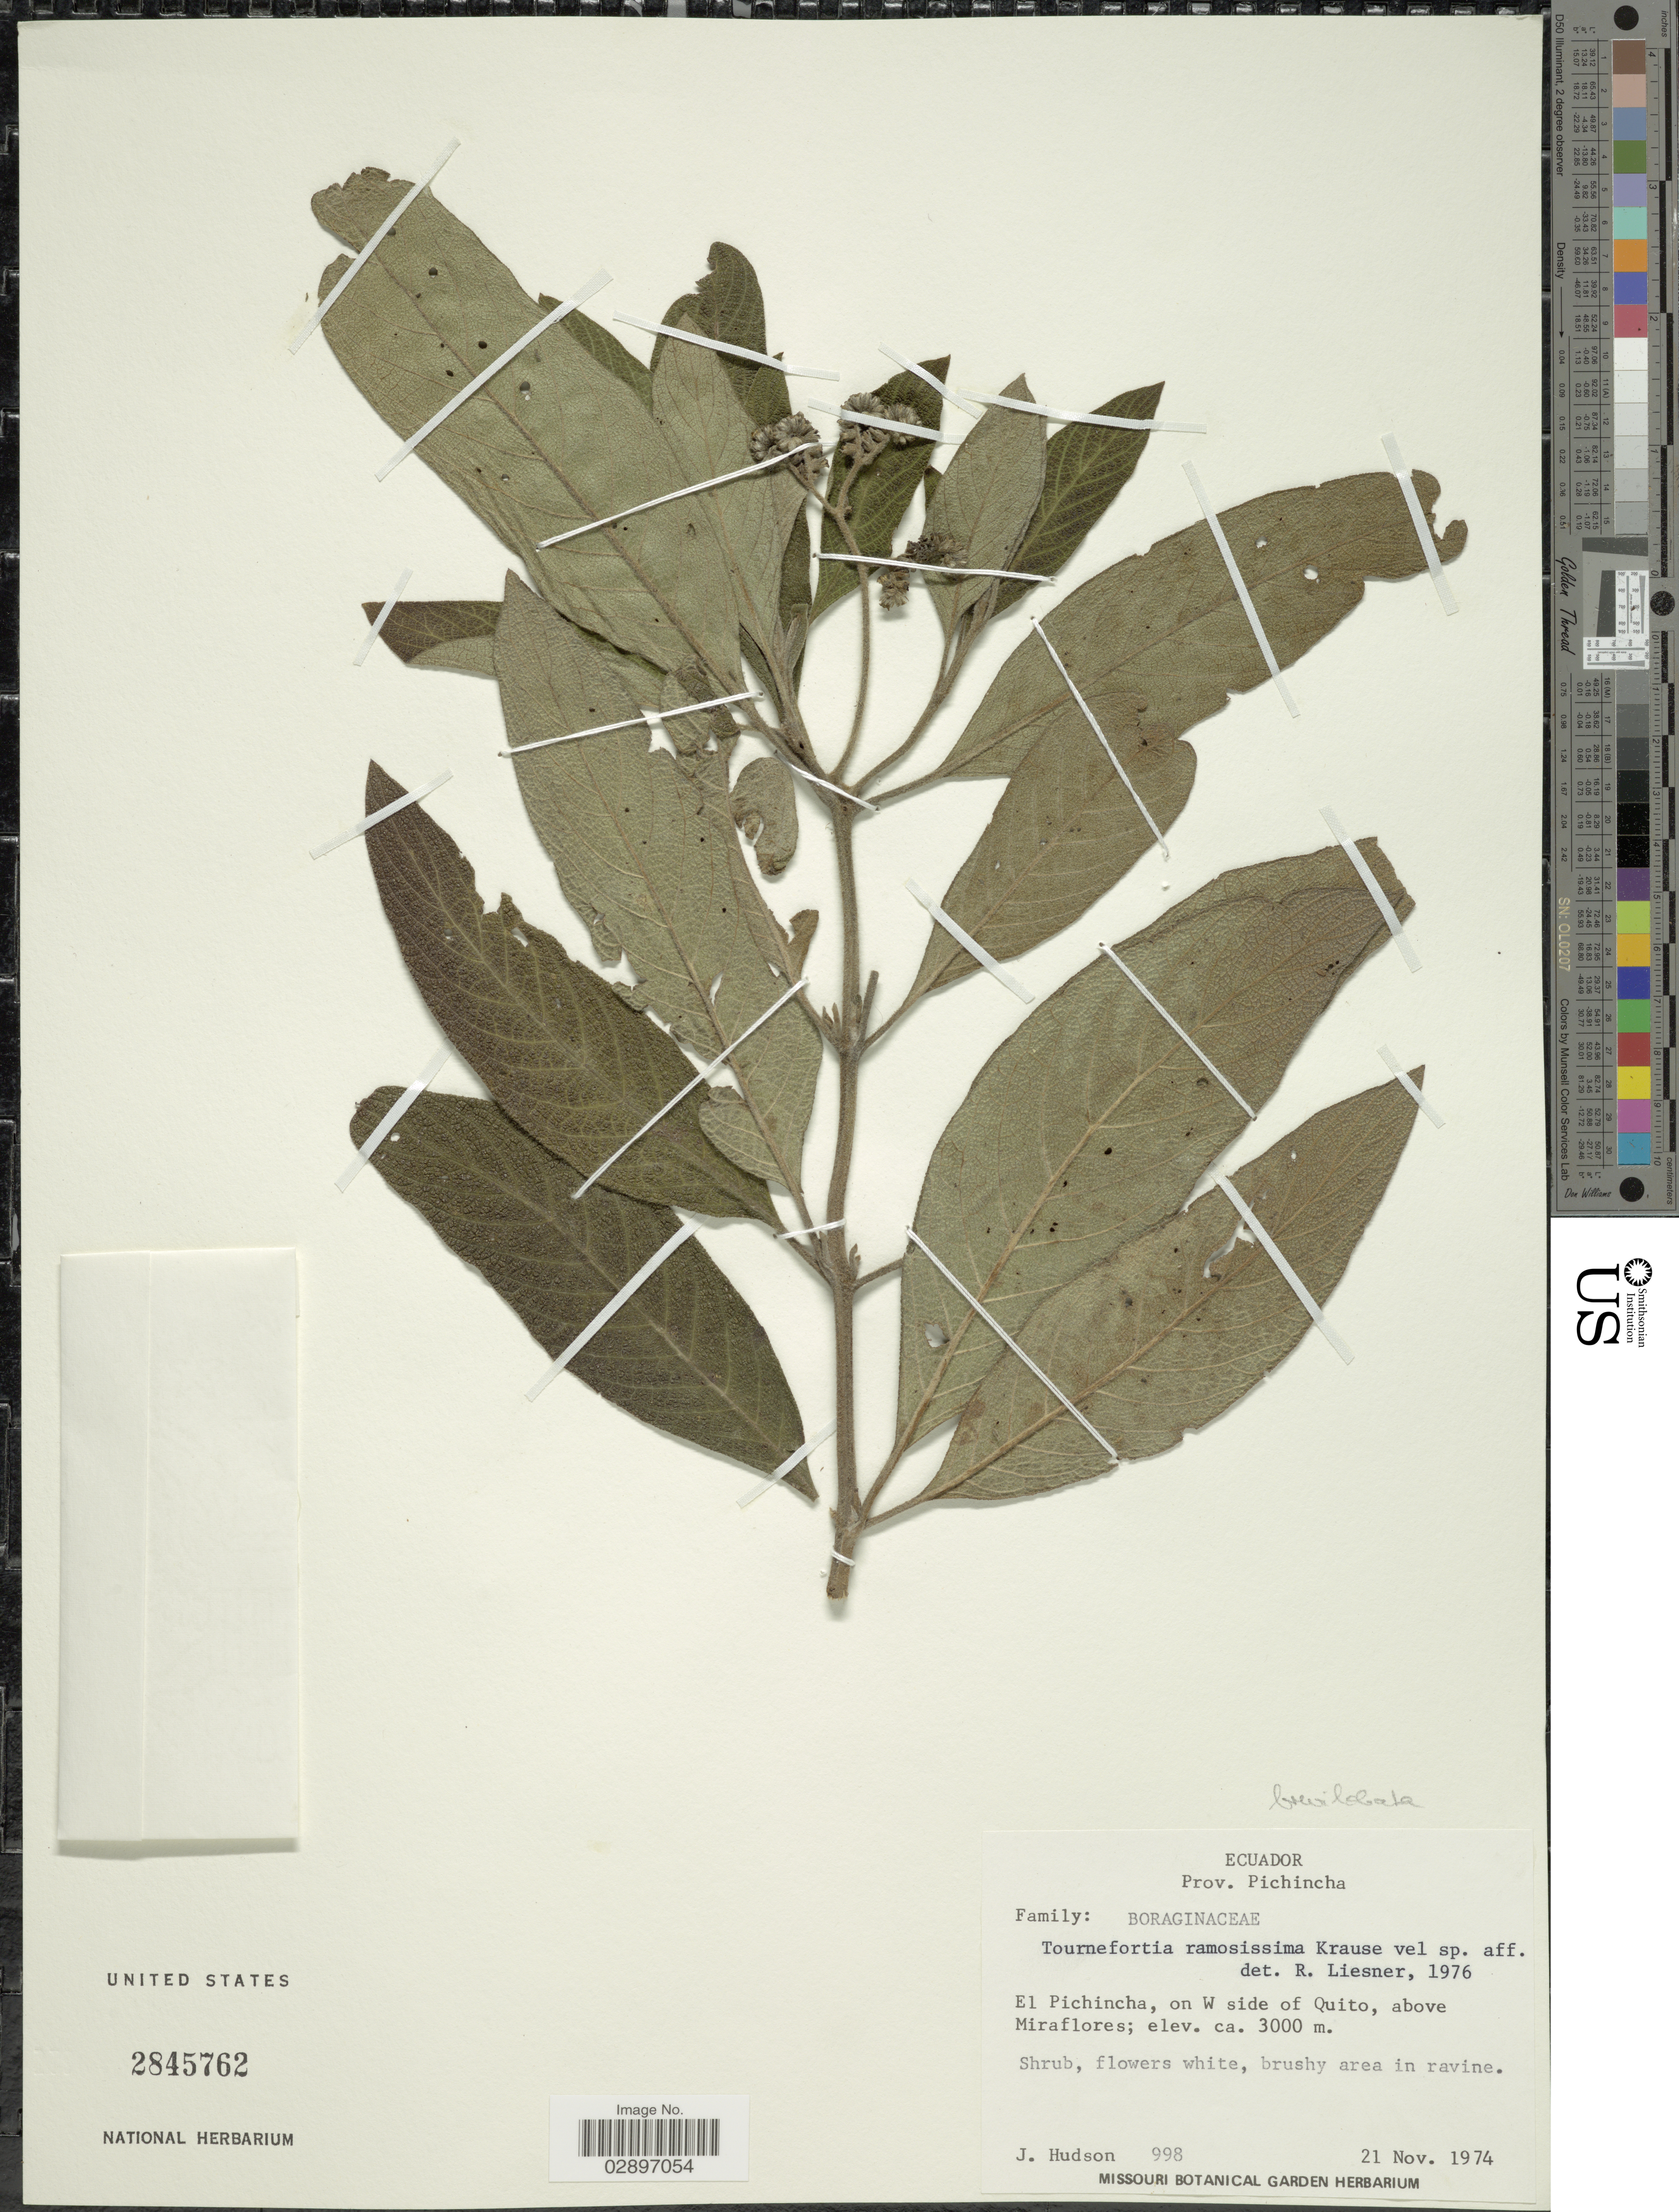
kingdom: Plantae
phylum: Tracheophyta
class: Magnoliopsida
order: Boraginales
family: Heliotropiaceae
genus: Tournefortia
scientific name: Tournefortia brevilobata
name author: K. Krause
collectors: J. Hudson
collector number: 998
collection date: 1974-11-21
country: Ecuador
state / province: Pichincha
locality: Prov. Pichincha. El Pichincha, on W side of Quito, above Miraflores.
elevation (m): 3000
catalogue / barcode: US 2845762